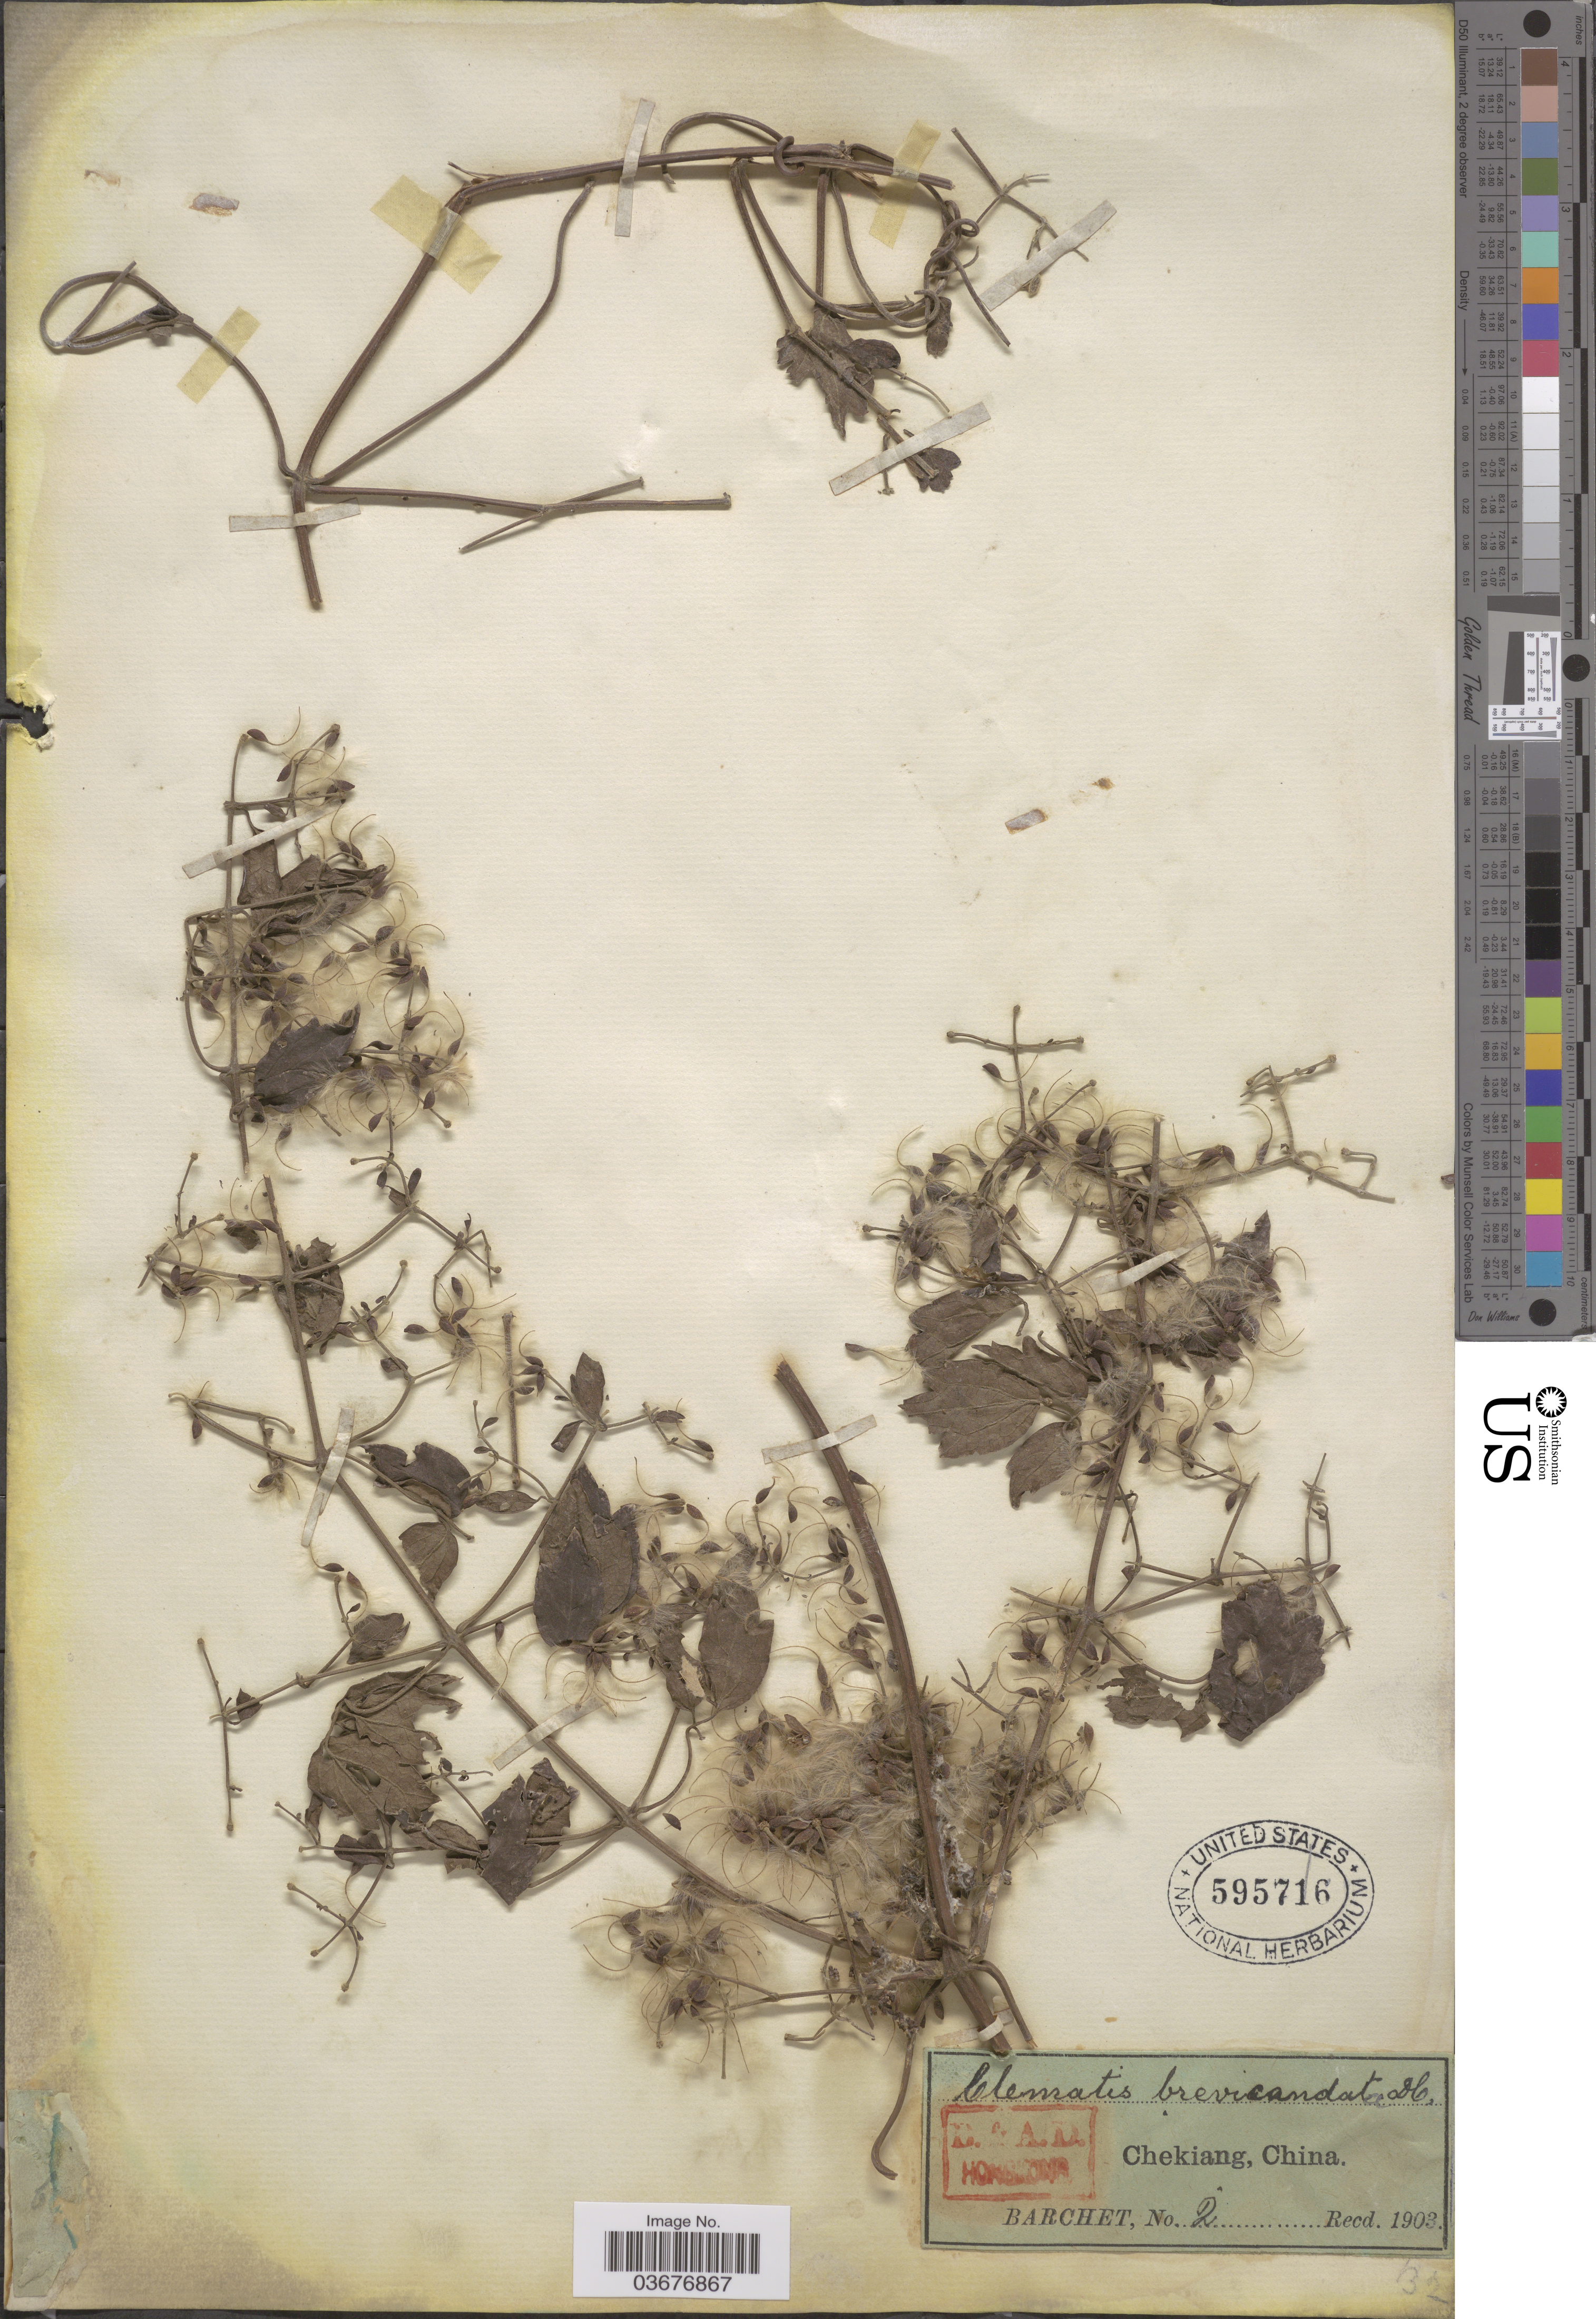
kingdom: Plantae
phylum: Tracheophyta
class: Magnoliopsida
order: Ranunculales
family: Ranunculaceae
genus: Clematis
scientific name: Clematis brevicaudata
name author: DC.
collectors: Barchet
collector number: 2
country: China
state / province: Zhejiang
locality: Chekiang.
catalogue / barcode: US 595716